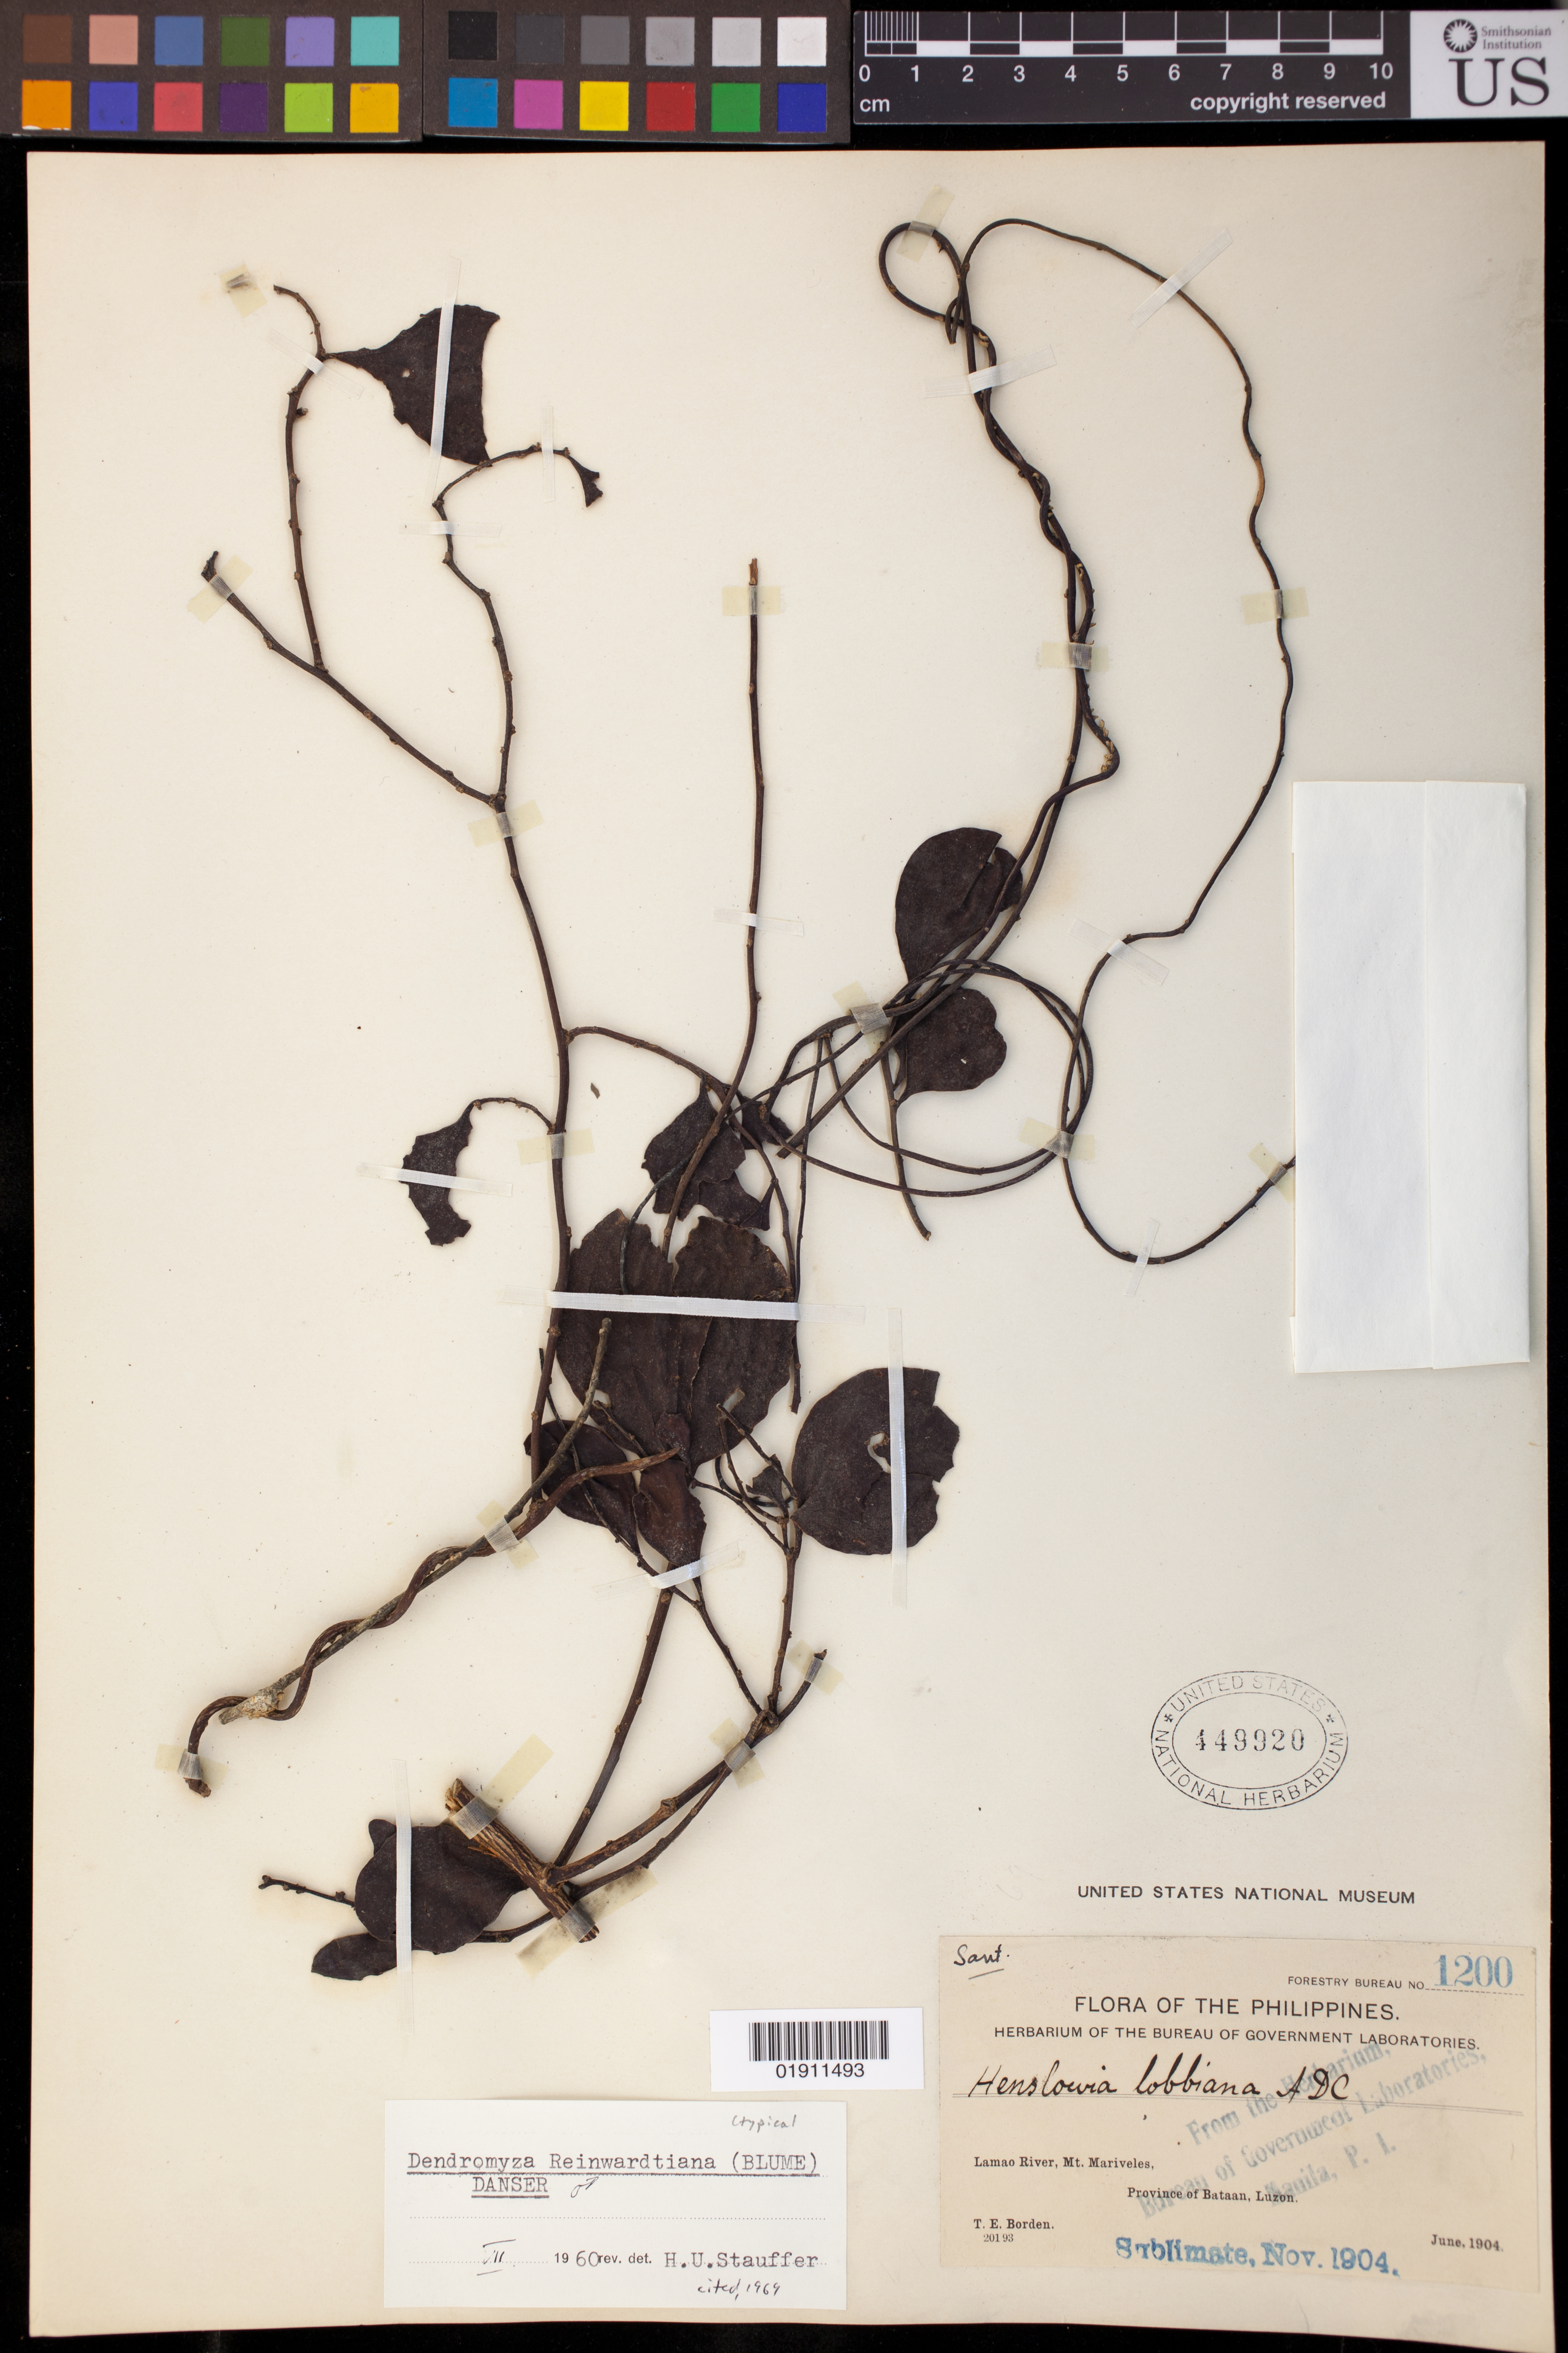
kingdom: Plantae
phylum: Tracheophyta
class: Magnoliopsida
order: Santalales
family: Amphorogynaceae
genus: Dendromyza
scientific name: Dendromyza reinwardtiana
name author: (Blume) Danser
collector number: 20193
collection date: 1904-06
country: Philippines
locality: Lamao River, Mt. Mariveles, Province of Bataan, Luzon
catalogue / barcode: US 449920